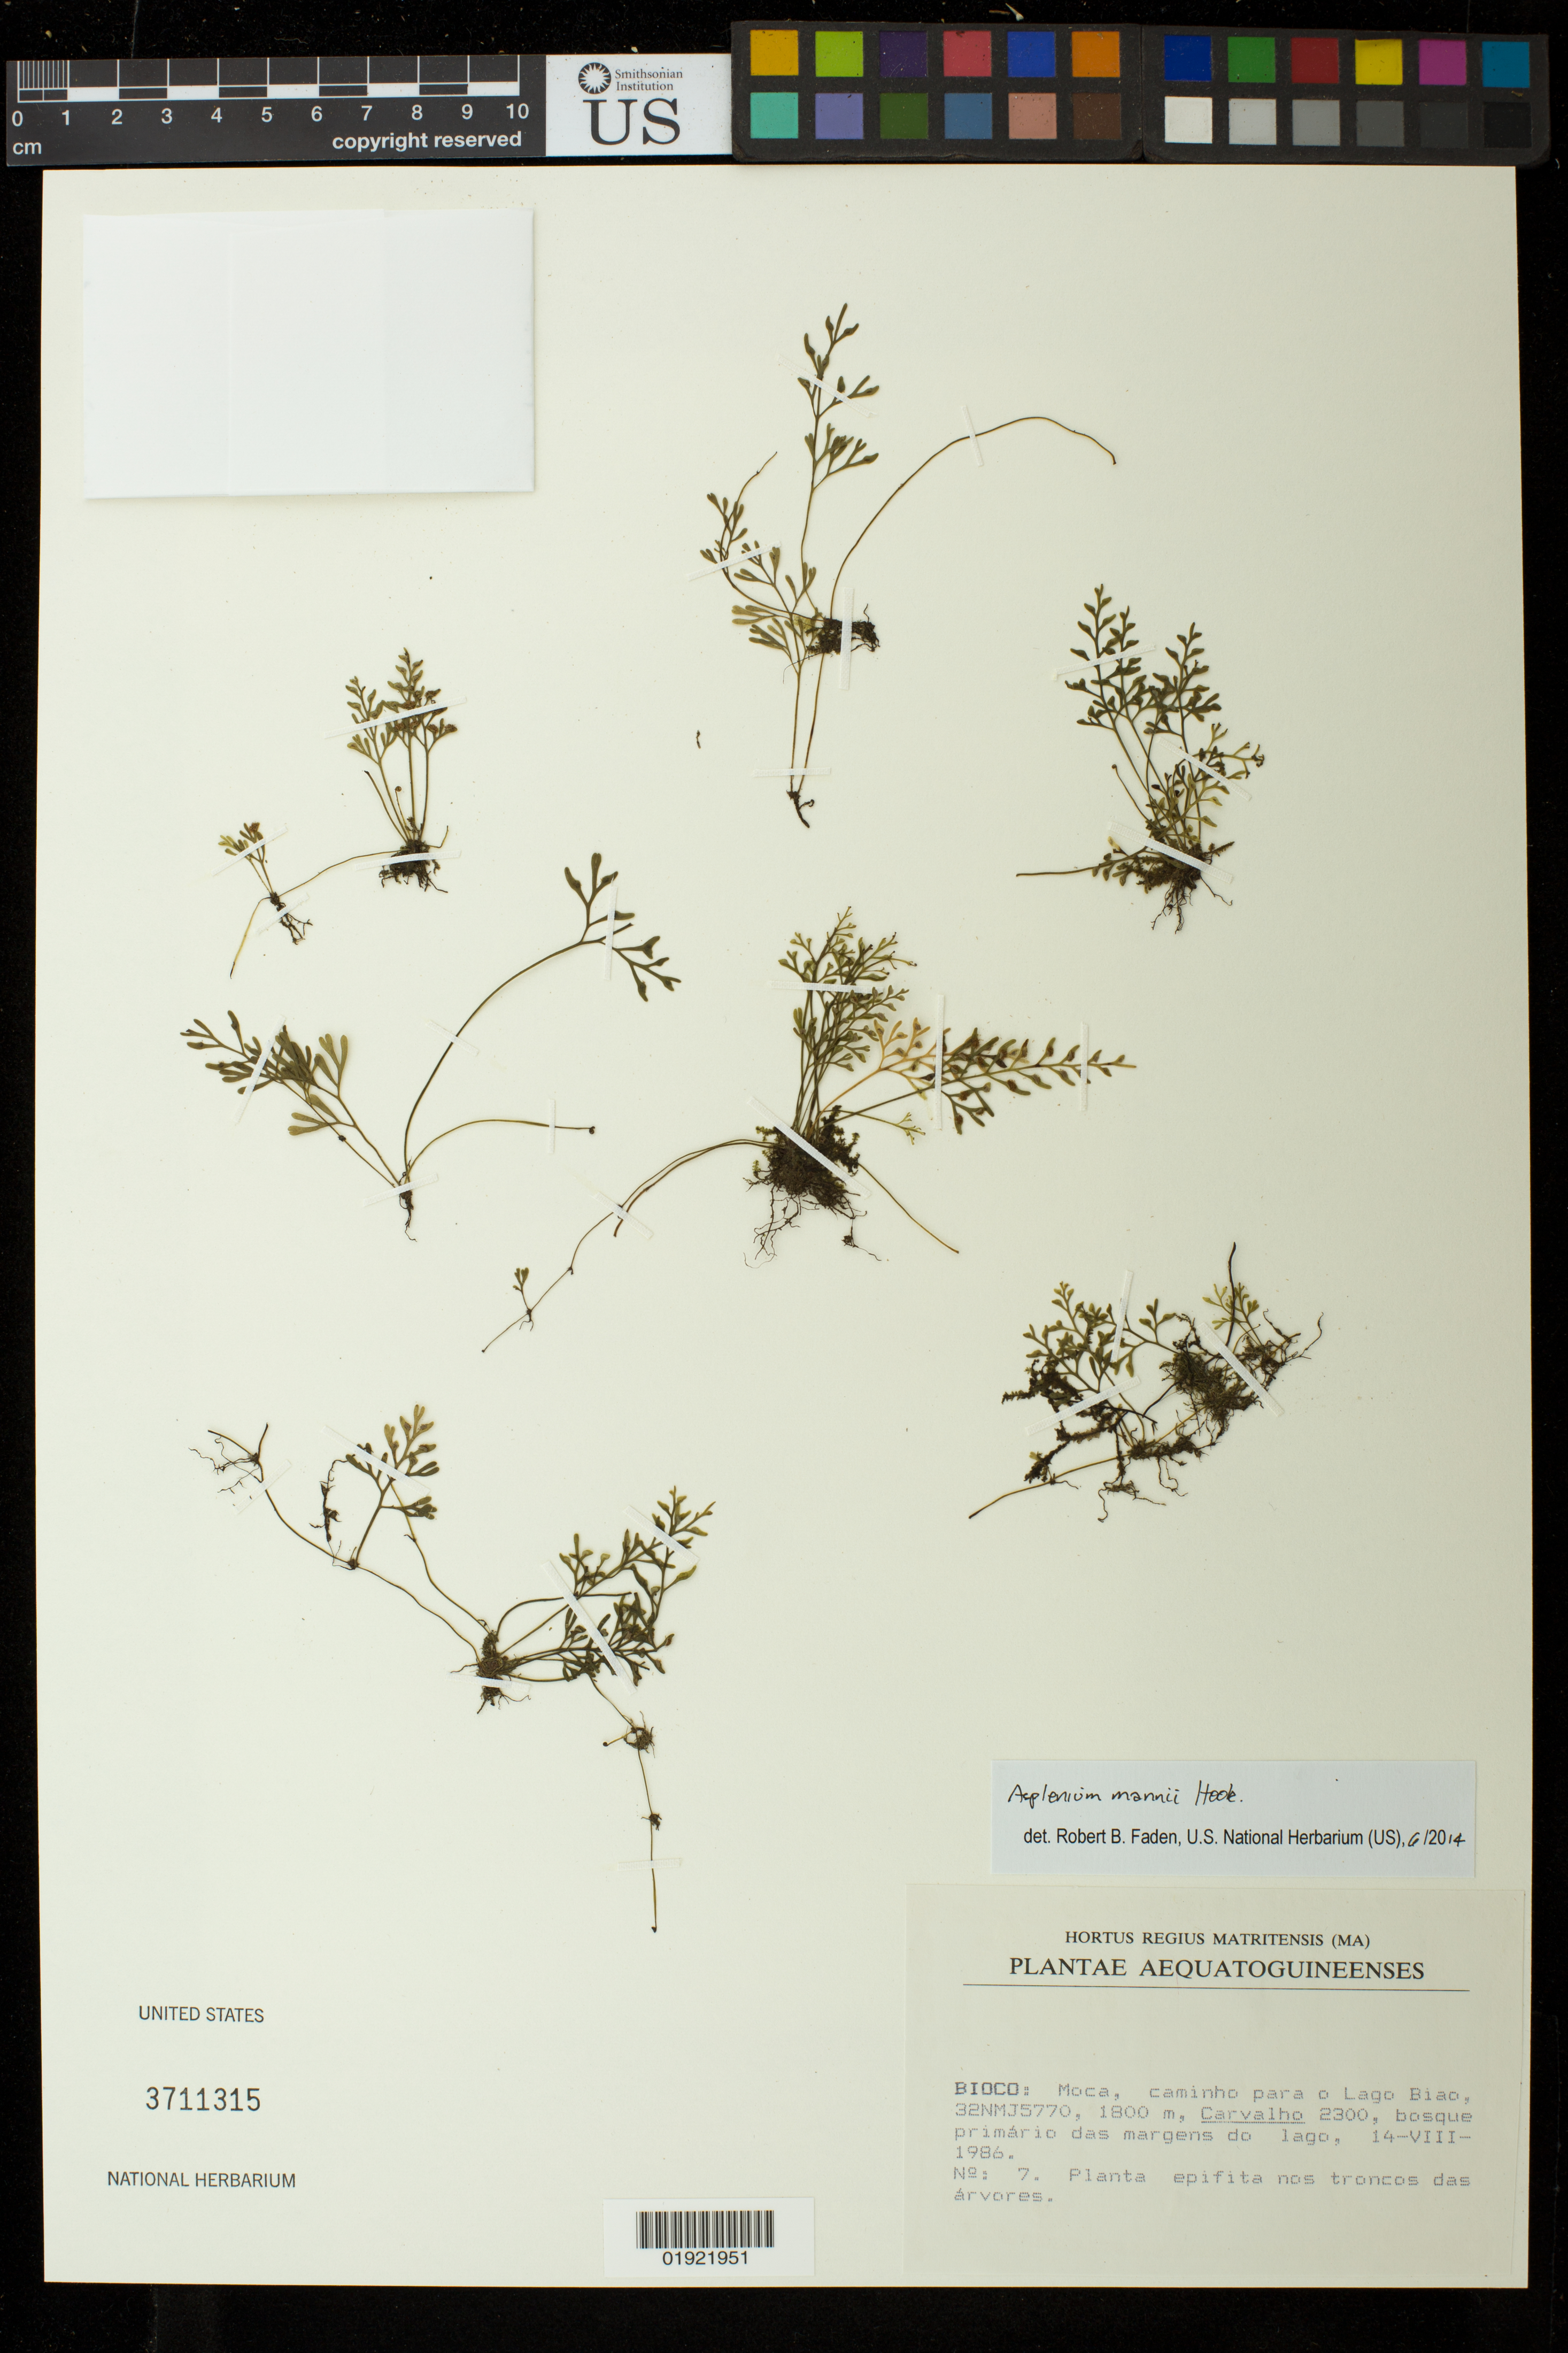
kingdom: Plantae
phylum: Tracheophyta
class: Polypodiopsida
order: Polypodiales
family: Aspleniaceae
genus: Asplenium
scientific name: Asplenium mannii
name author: Hook.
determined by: Faden, Robert B., (US), Smithsonian Institution - National Museum of Natural History (UNITED STATES)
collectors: Carvalho, --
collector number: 2300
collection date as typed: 14-VIII-1986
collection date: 1986-08-14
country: Equatorial Guinea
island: Bioko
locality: Moca, caminho para o Lago Biao, 32NMJ5770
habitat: bosque primario das margens do lago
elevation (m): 1800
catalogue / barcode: US 3711315